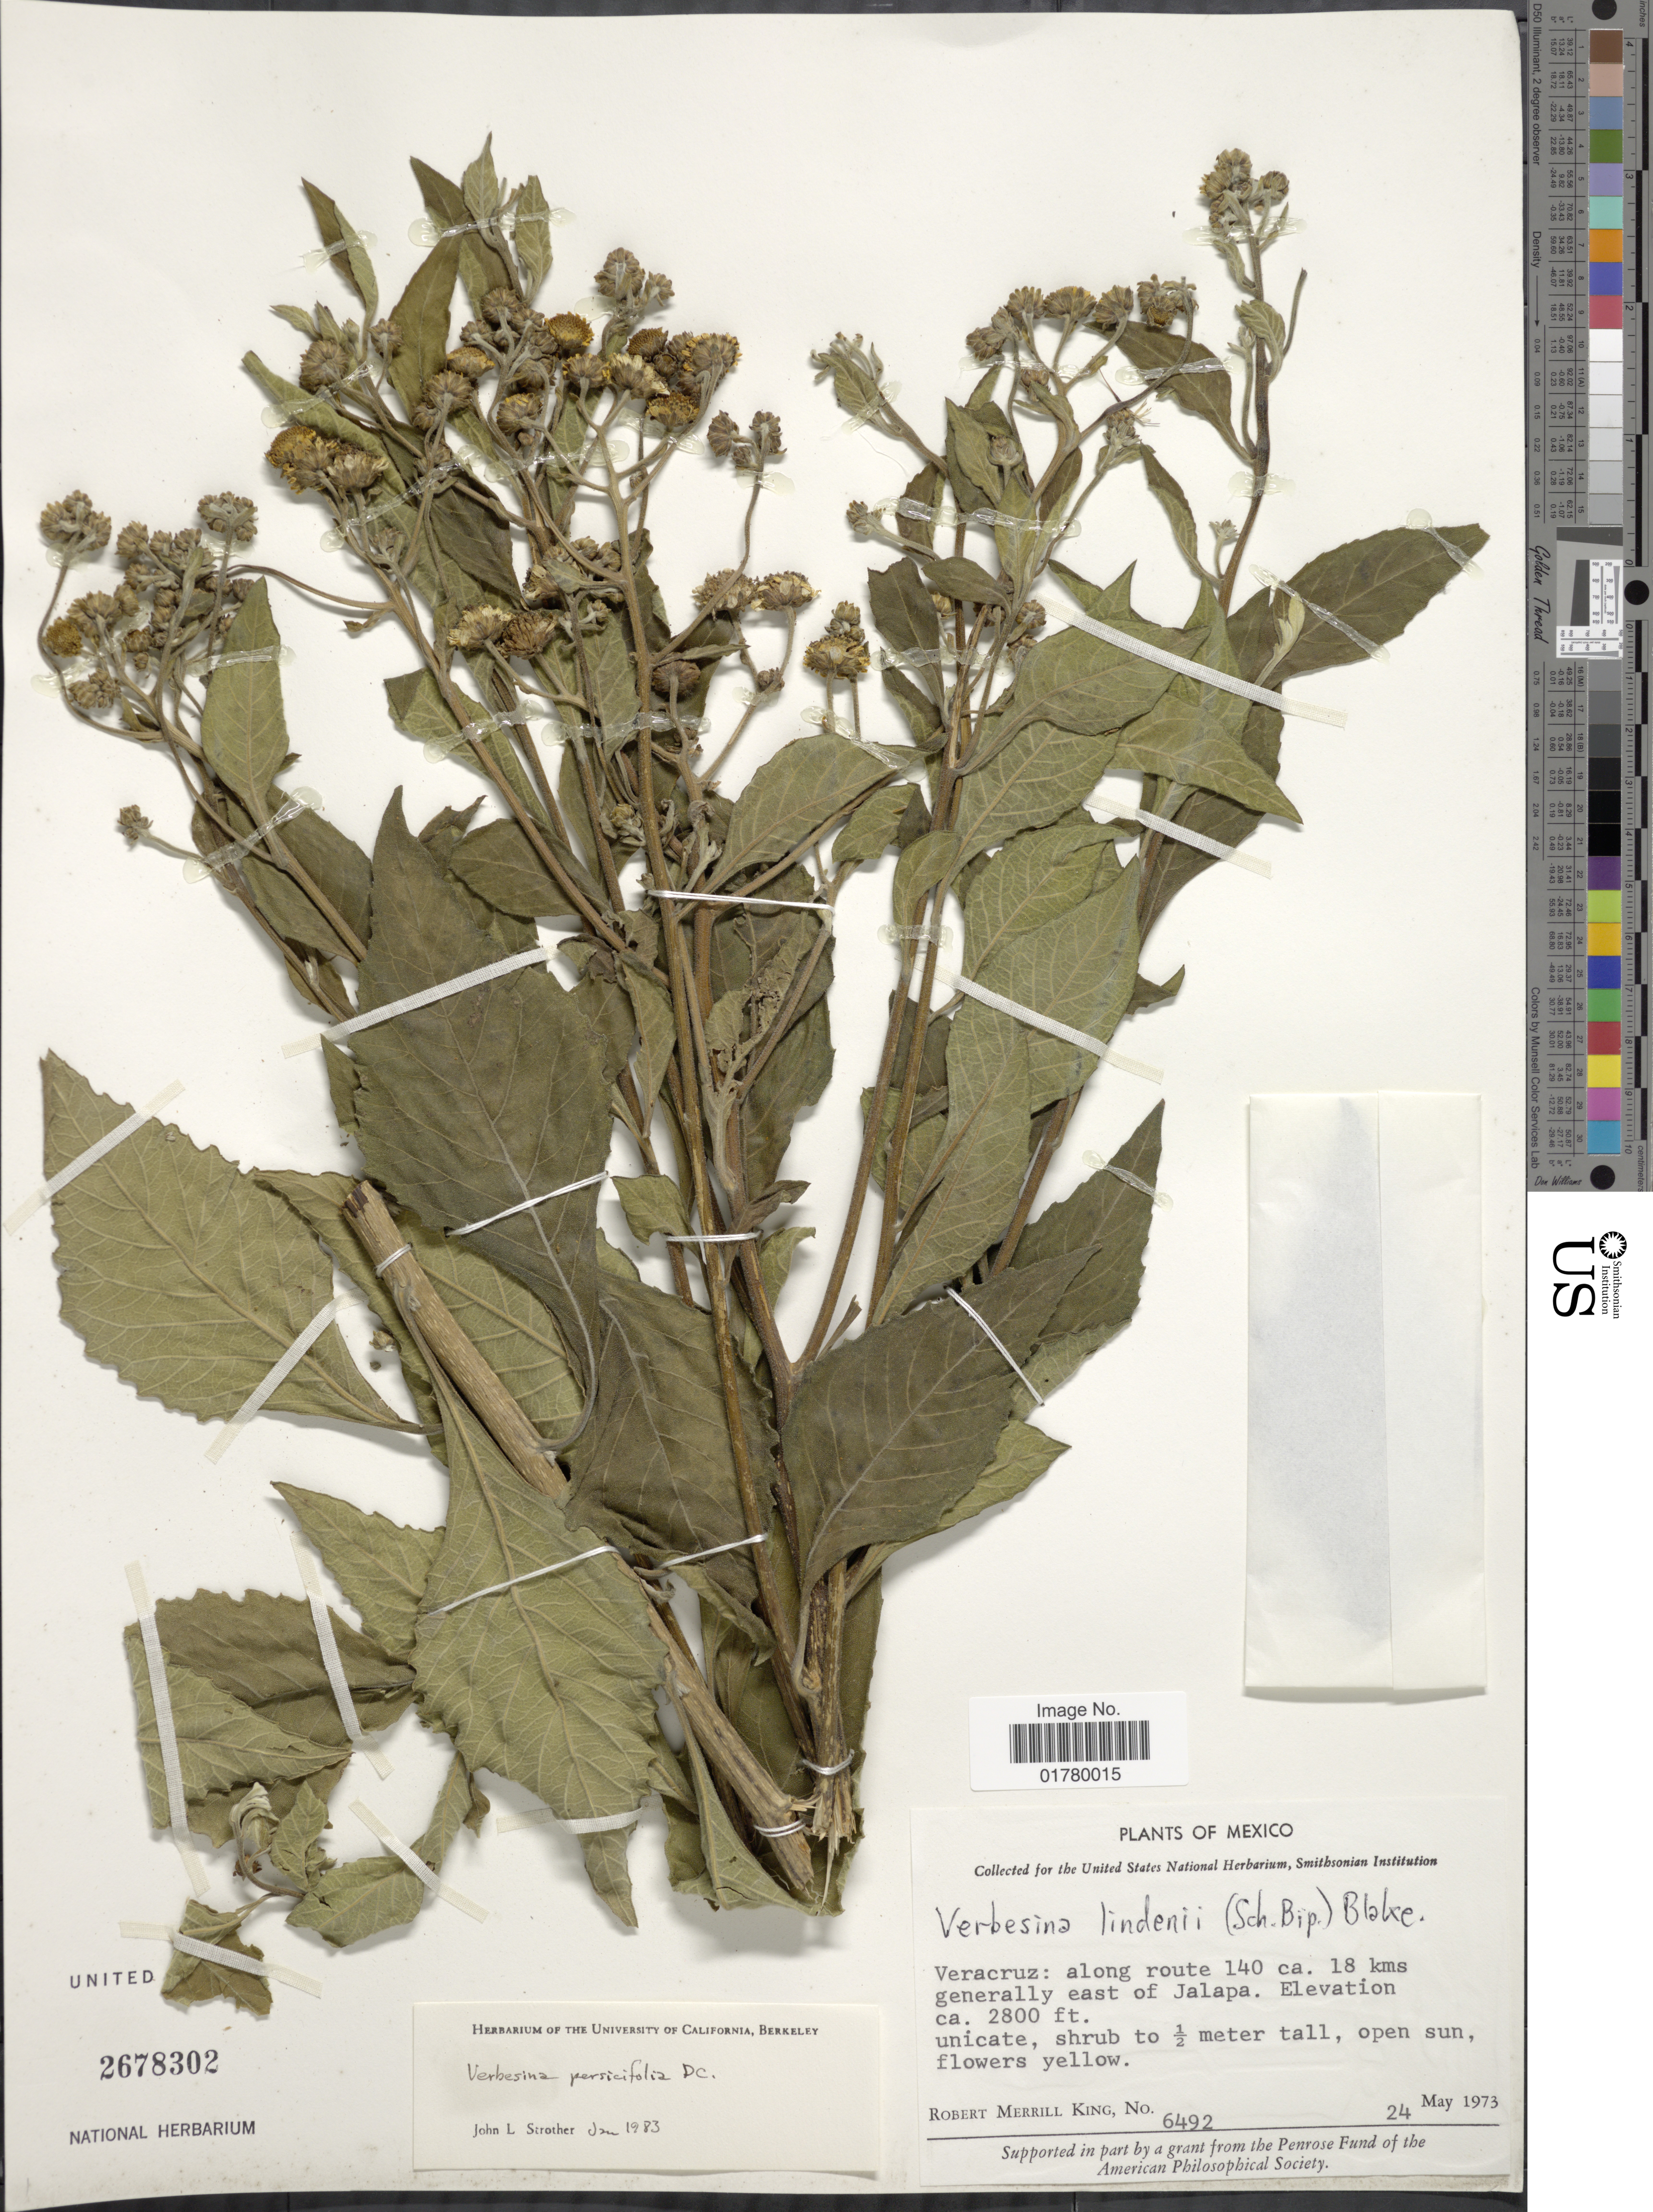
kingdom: Plantae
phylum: Tracheophyta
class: Magnoliopsida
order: Asterales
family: Asteraceae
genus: Verbesina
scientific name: Verbesina persicifolia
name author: DC.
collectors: R. M. King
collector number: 6492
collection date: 1973-05-24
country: Mexico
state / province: Veracruz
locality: Veracruz: along route 140 ca. 18 kms generally east of Jalapa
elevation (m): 853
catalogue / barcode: US 2678302